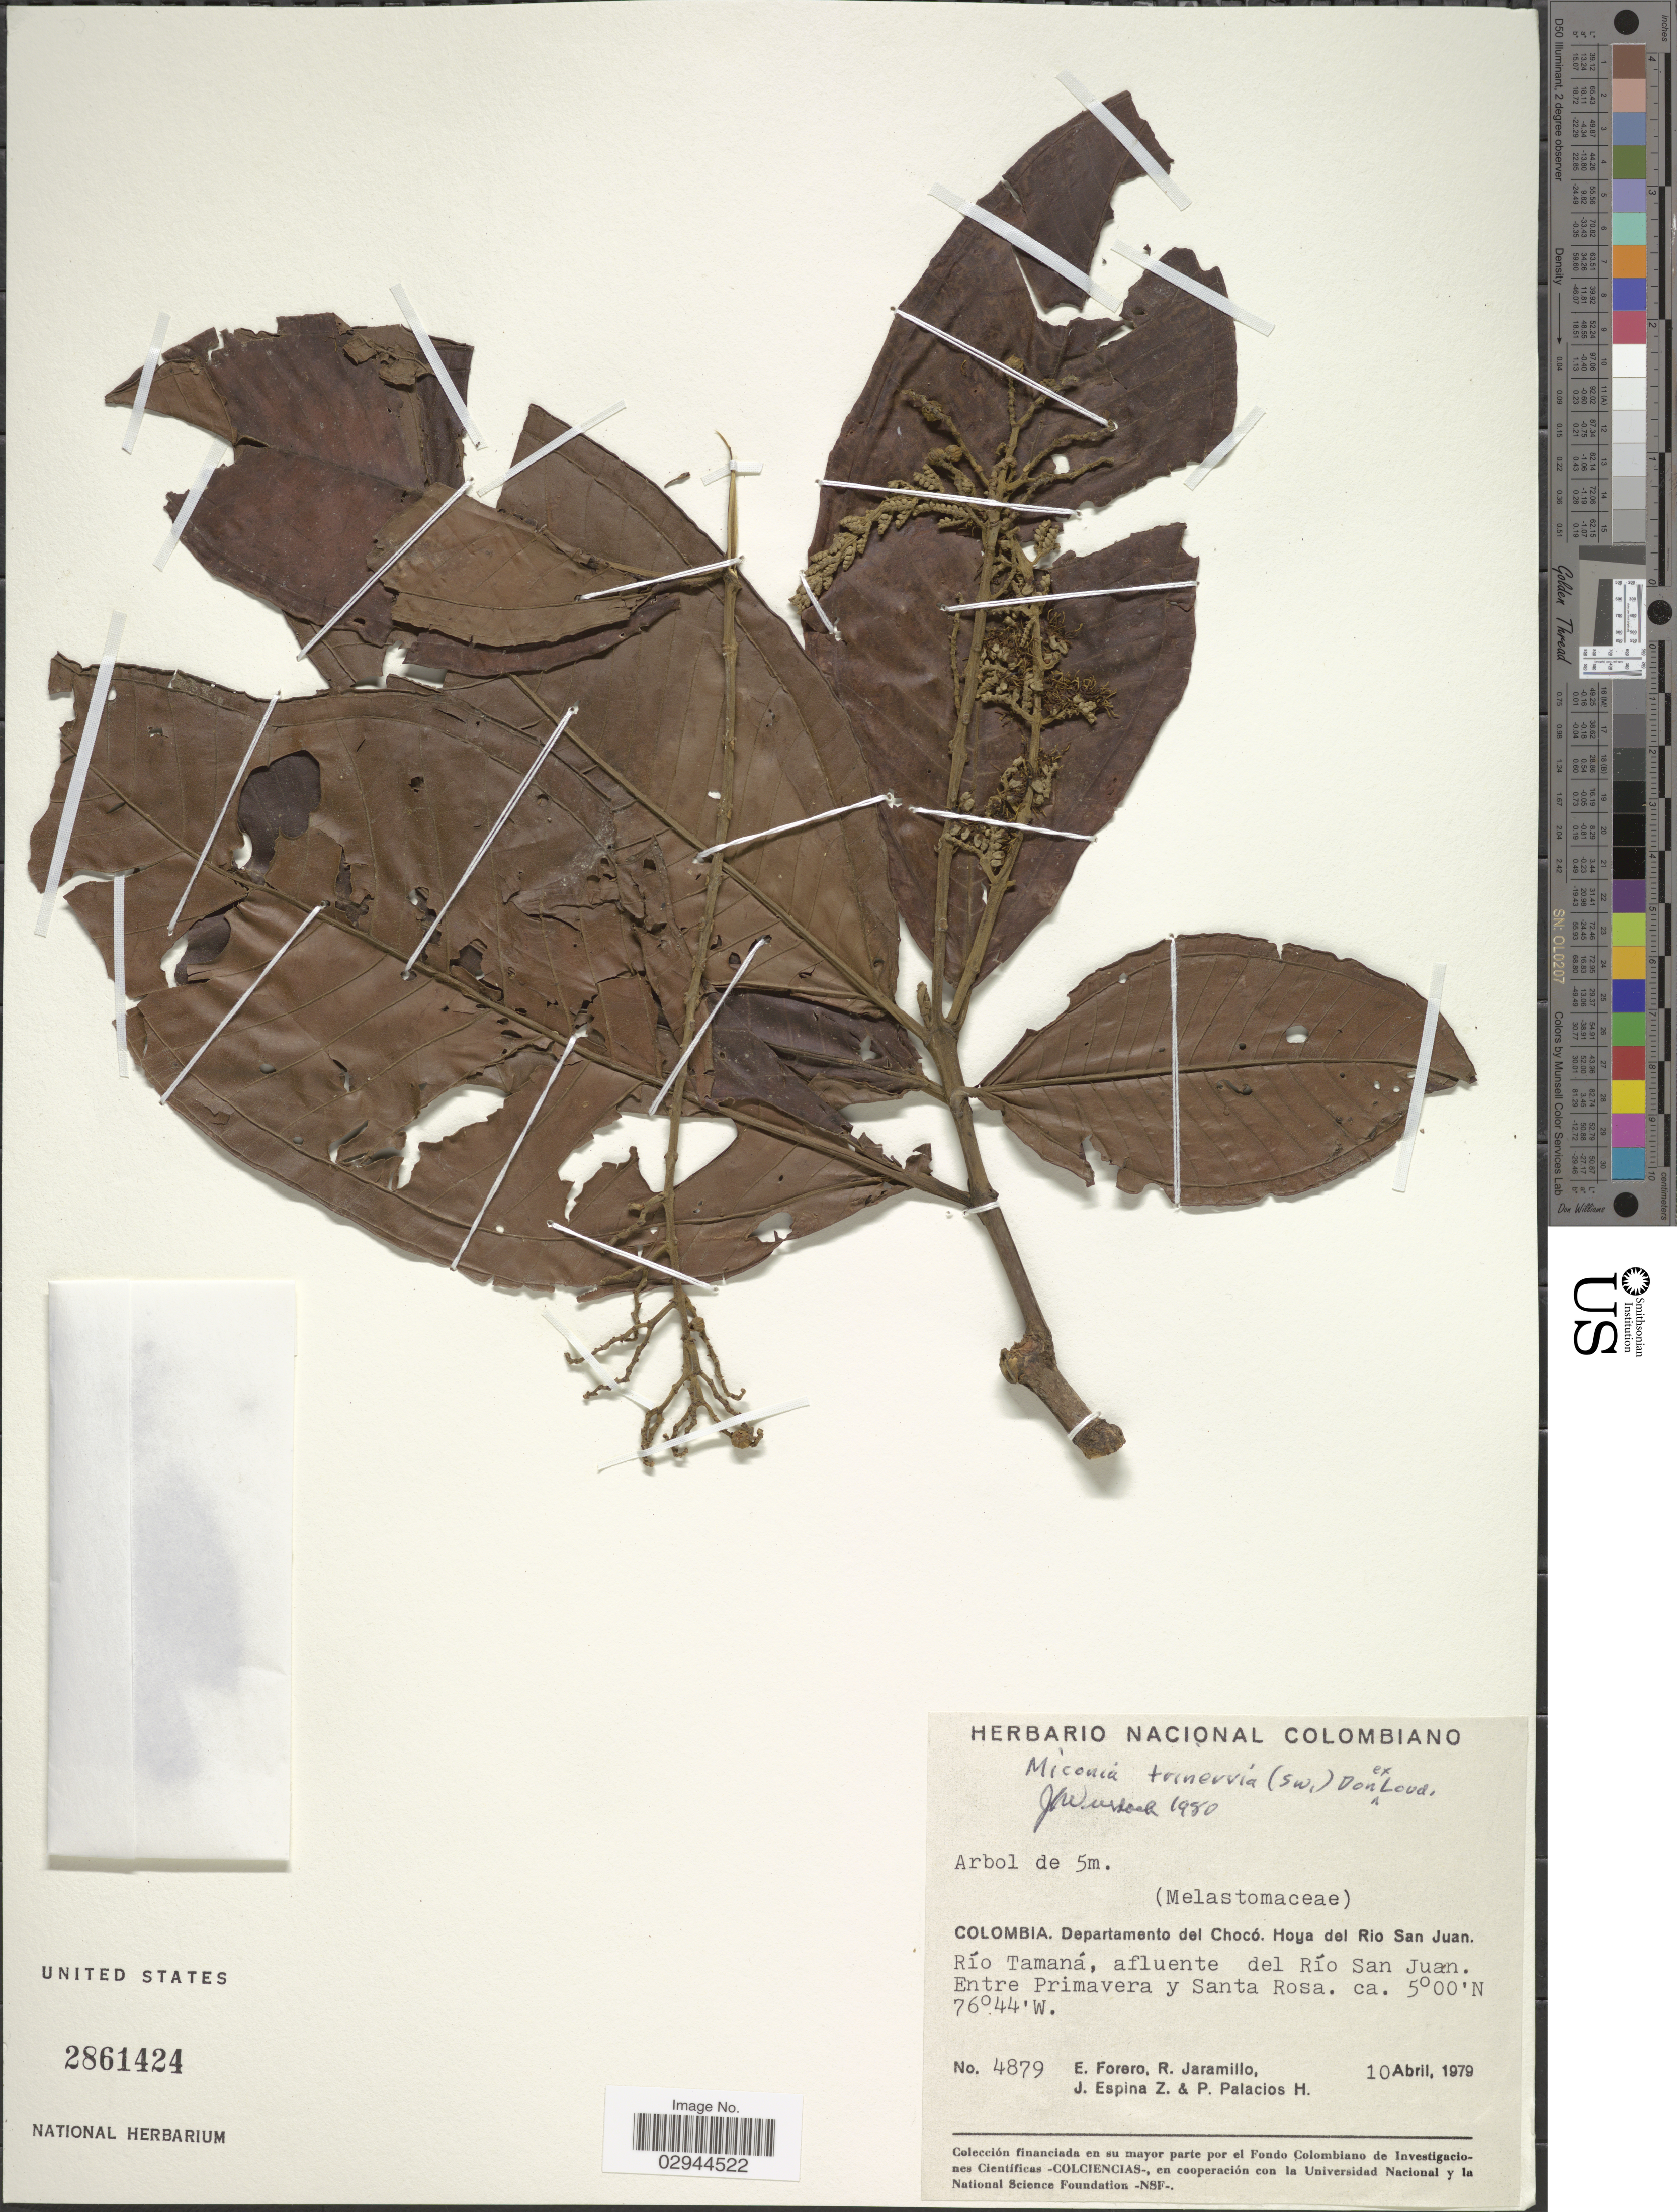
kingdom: Plantae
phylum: Tracheophyta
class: Magnoliopsida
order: Myrtales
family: Melastomataceae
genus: Miconia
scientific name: Miconia trinervia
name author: (Sw.) D. Don ex Loudon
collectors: E. Forero, R. Jaramillo, J. Espina Z. & P. Palacios H.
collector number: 4879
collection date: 1979-04-10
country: Colombia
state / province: Chocó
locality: Departamento del Chocó, Hoya del Rio San Juan, Río Tamaná, afluente del Río San Juan, Entre Primavera y Santa Rosa.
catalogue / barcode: US 2861424